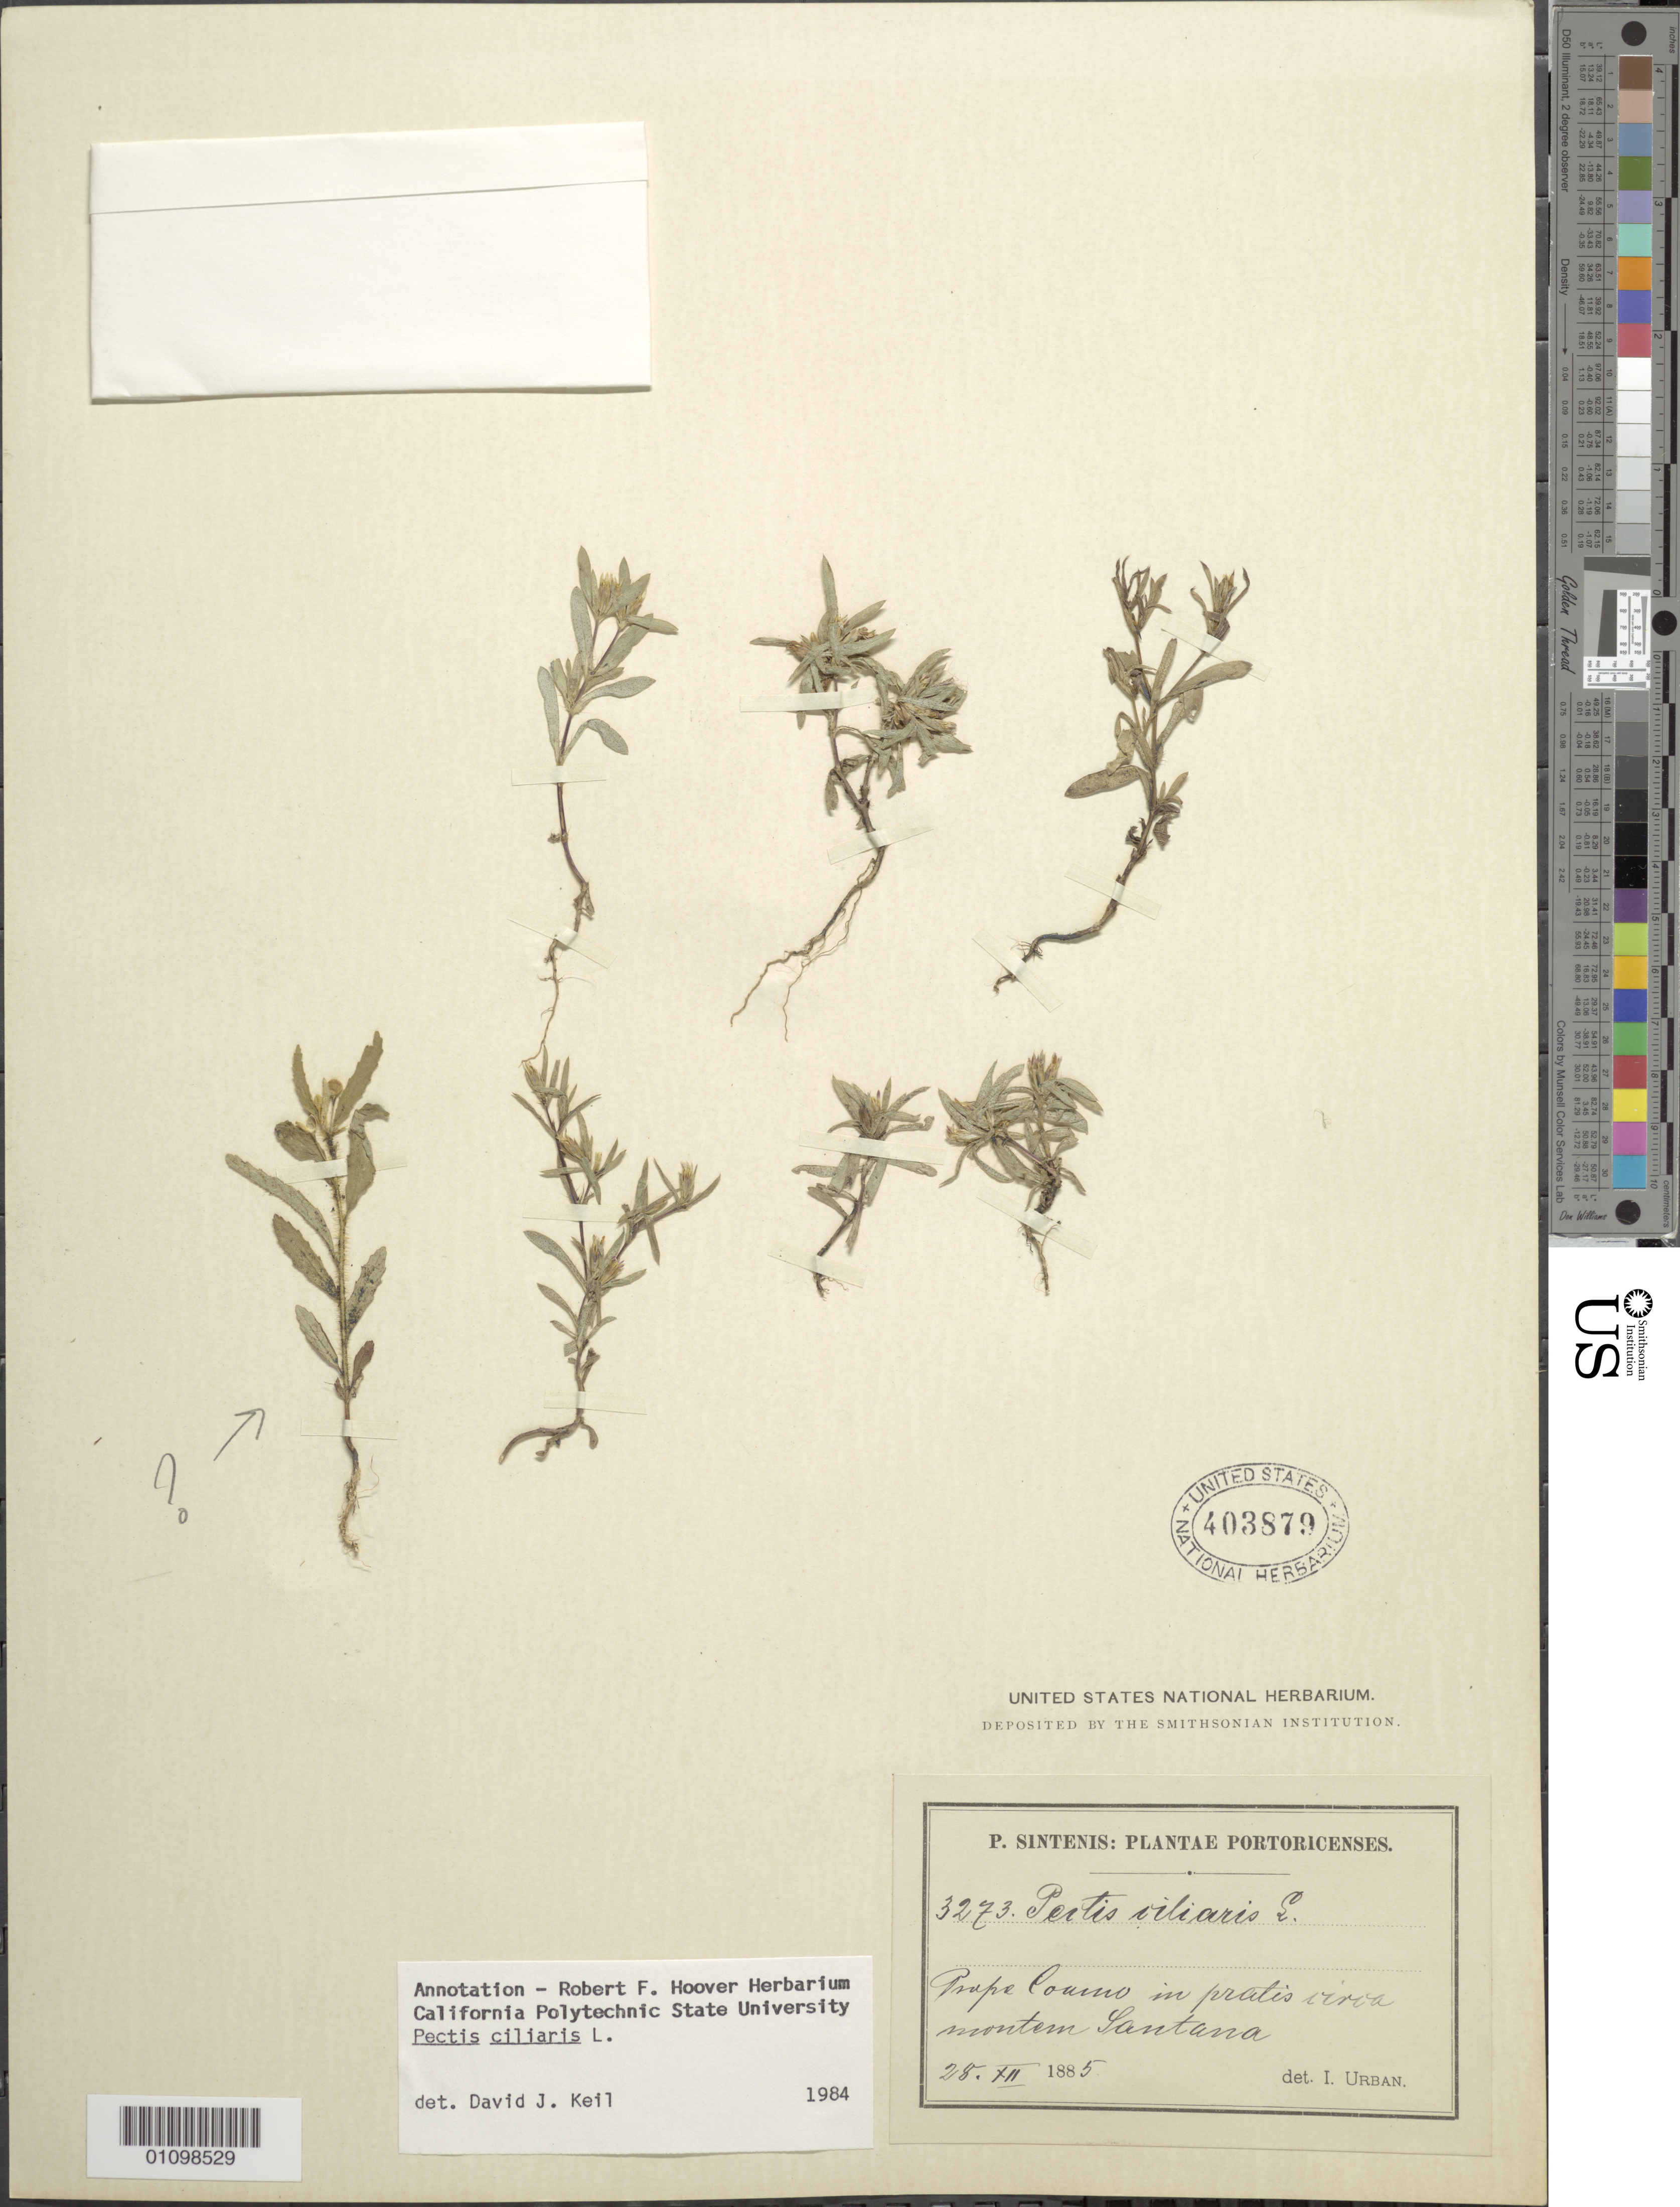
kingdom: Plantae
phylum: Tracheophyta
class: Magnoliopsida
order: Asterales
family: Asteraceae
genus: Pectis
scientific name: Pectis ciliaris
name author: L.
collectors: P. Sintenis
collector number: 3273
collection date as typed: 28 Dec 1885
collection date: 1885-12-28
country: Puerto Rico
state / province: Coamo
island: Puerto Rico I.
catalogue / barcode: US 403879